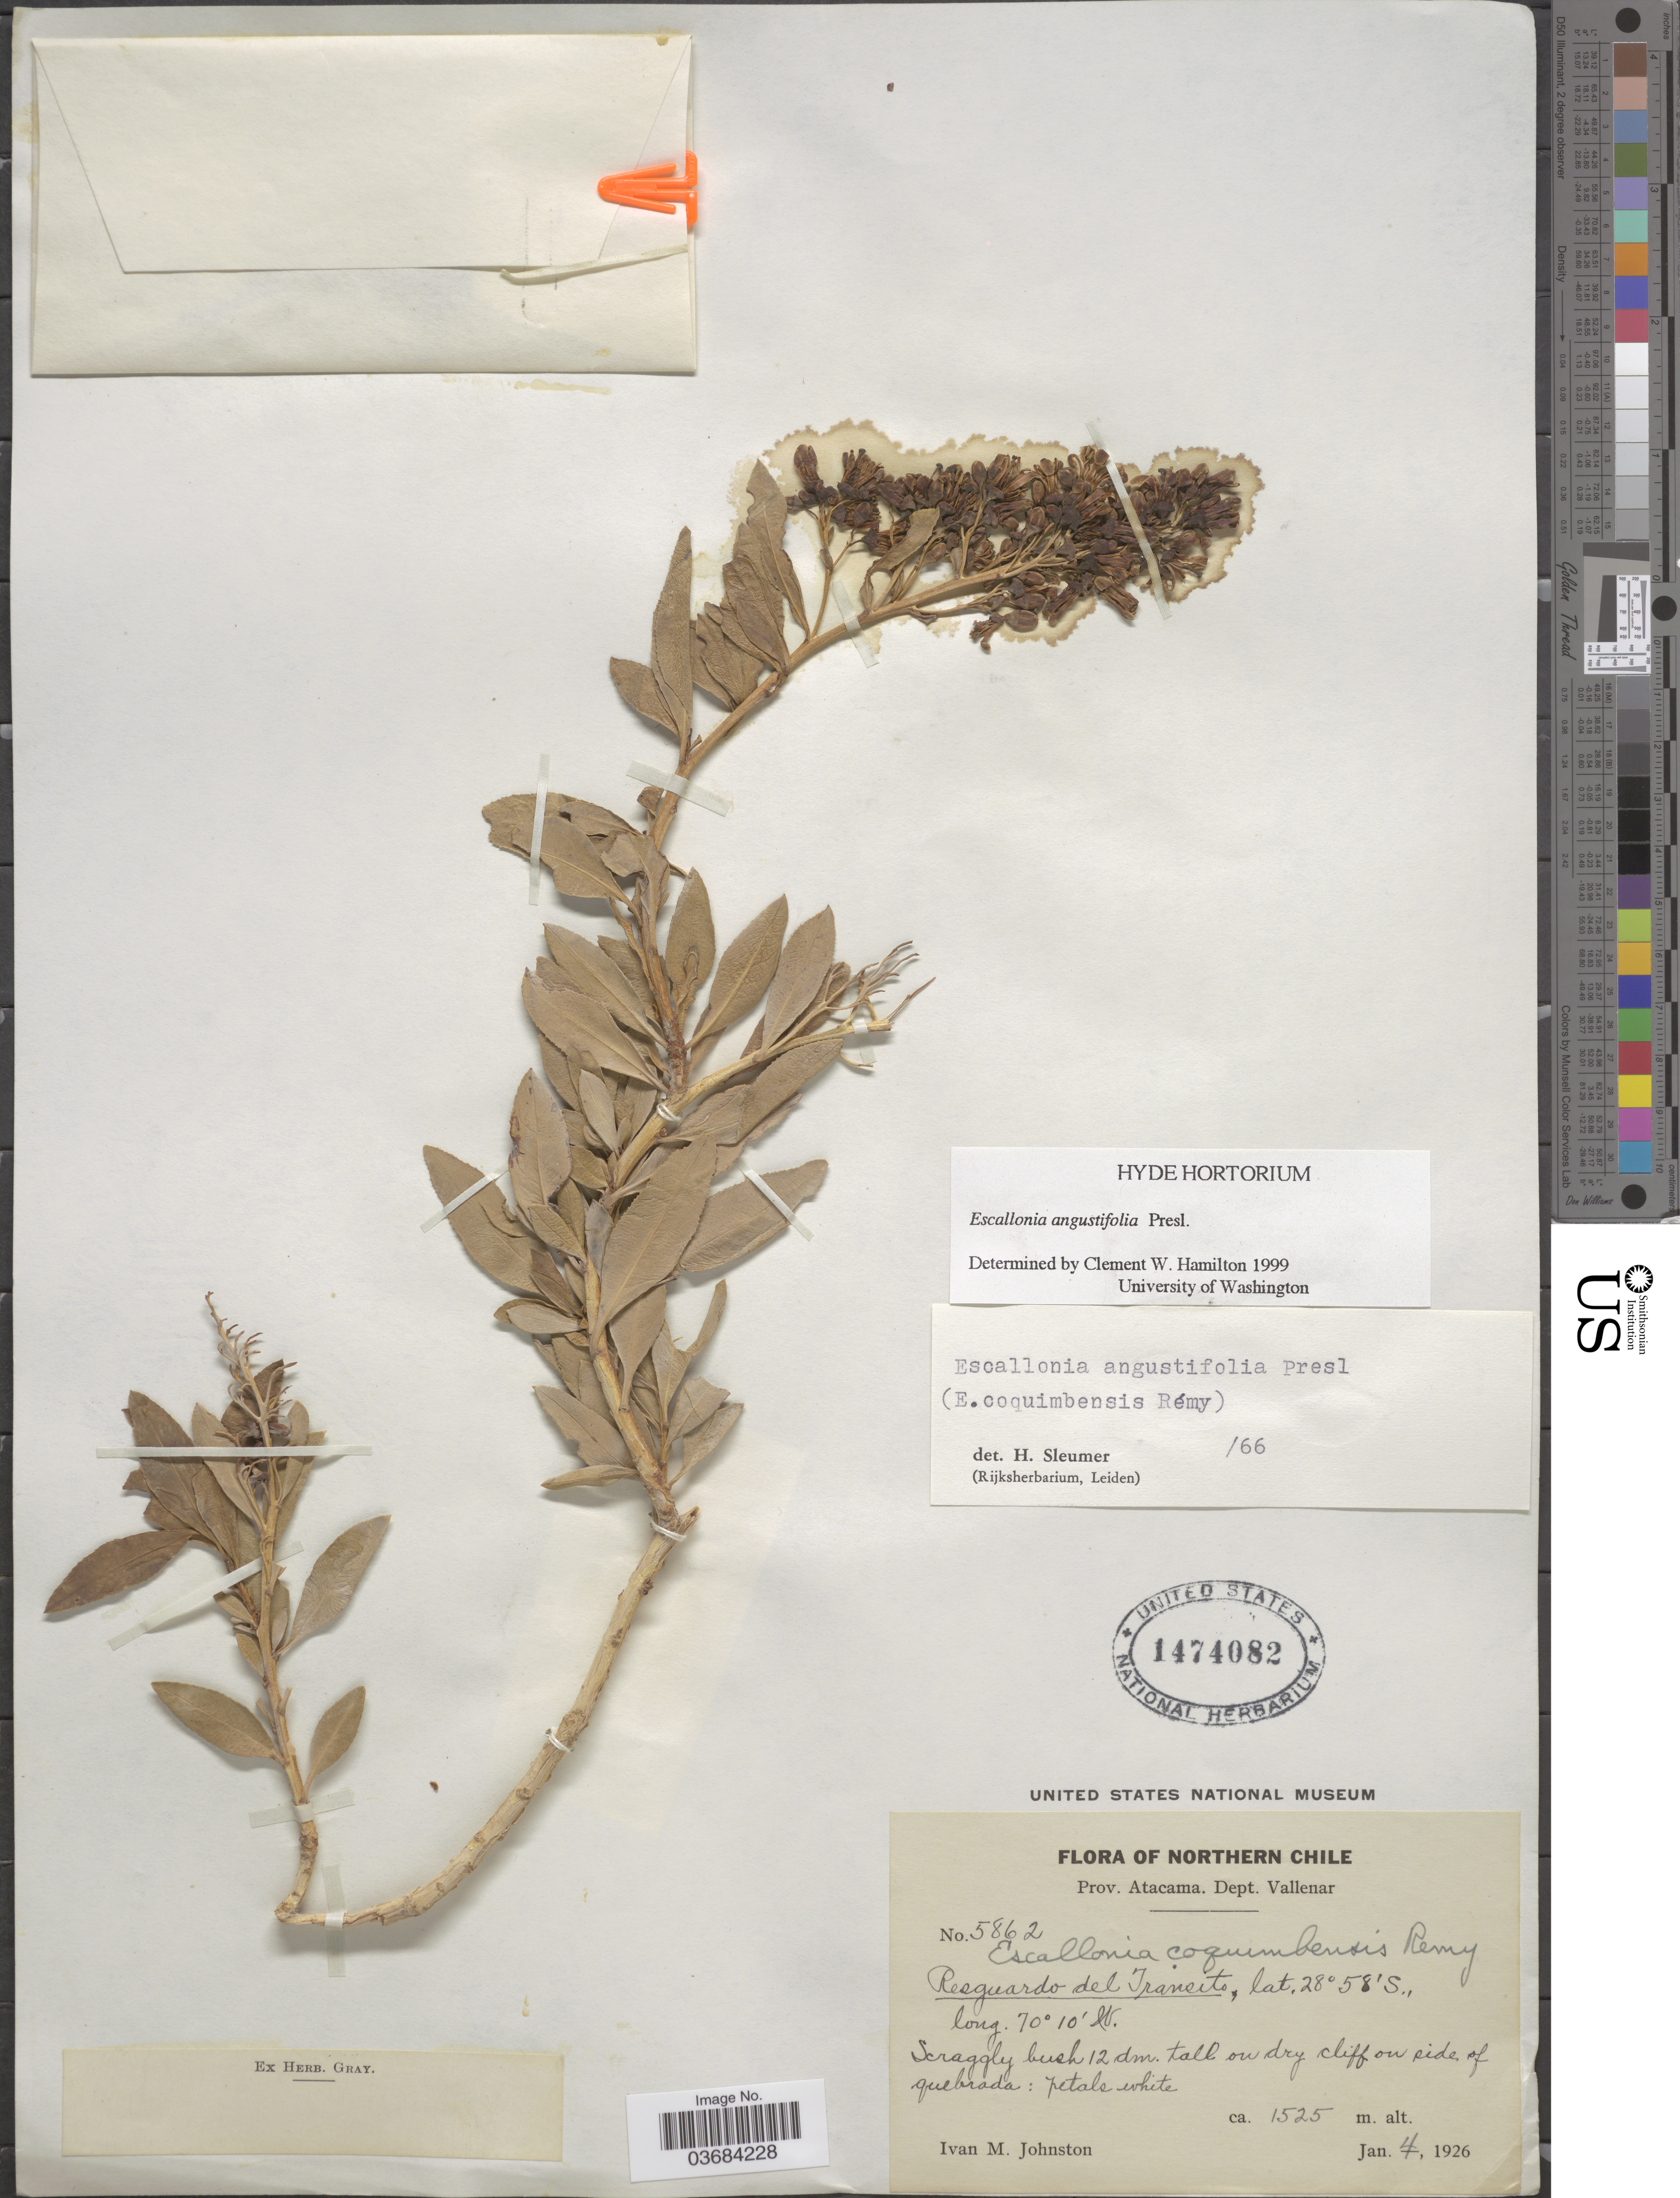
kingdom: Plantae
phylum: Tracheophyta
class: Magnoliopsida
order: Escalloniales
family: Escalloniaceae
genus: Escallonia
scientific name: Escallonia angustifolia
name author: C. Presl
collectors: I.M. Johnston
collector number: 5862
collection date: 1926-01-04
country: Chile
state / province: Atacama (III)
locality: Northern Chile. Prov. Atacama. Dept. Vallenar. Resguaro del Transito. On dry cliff on side of quebrada.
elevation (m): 1525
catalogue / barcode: US 1474082